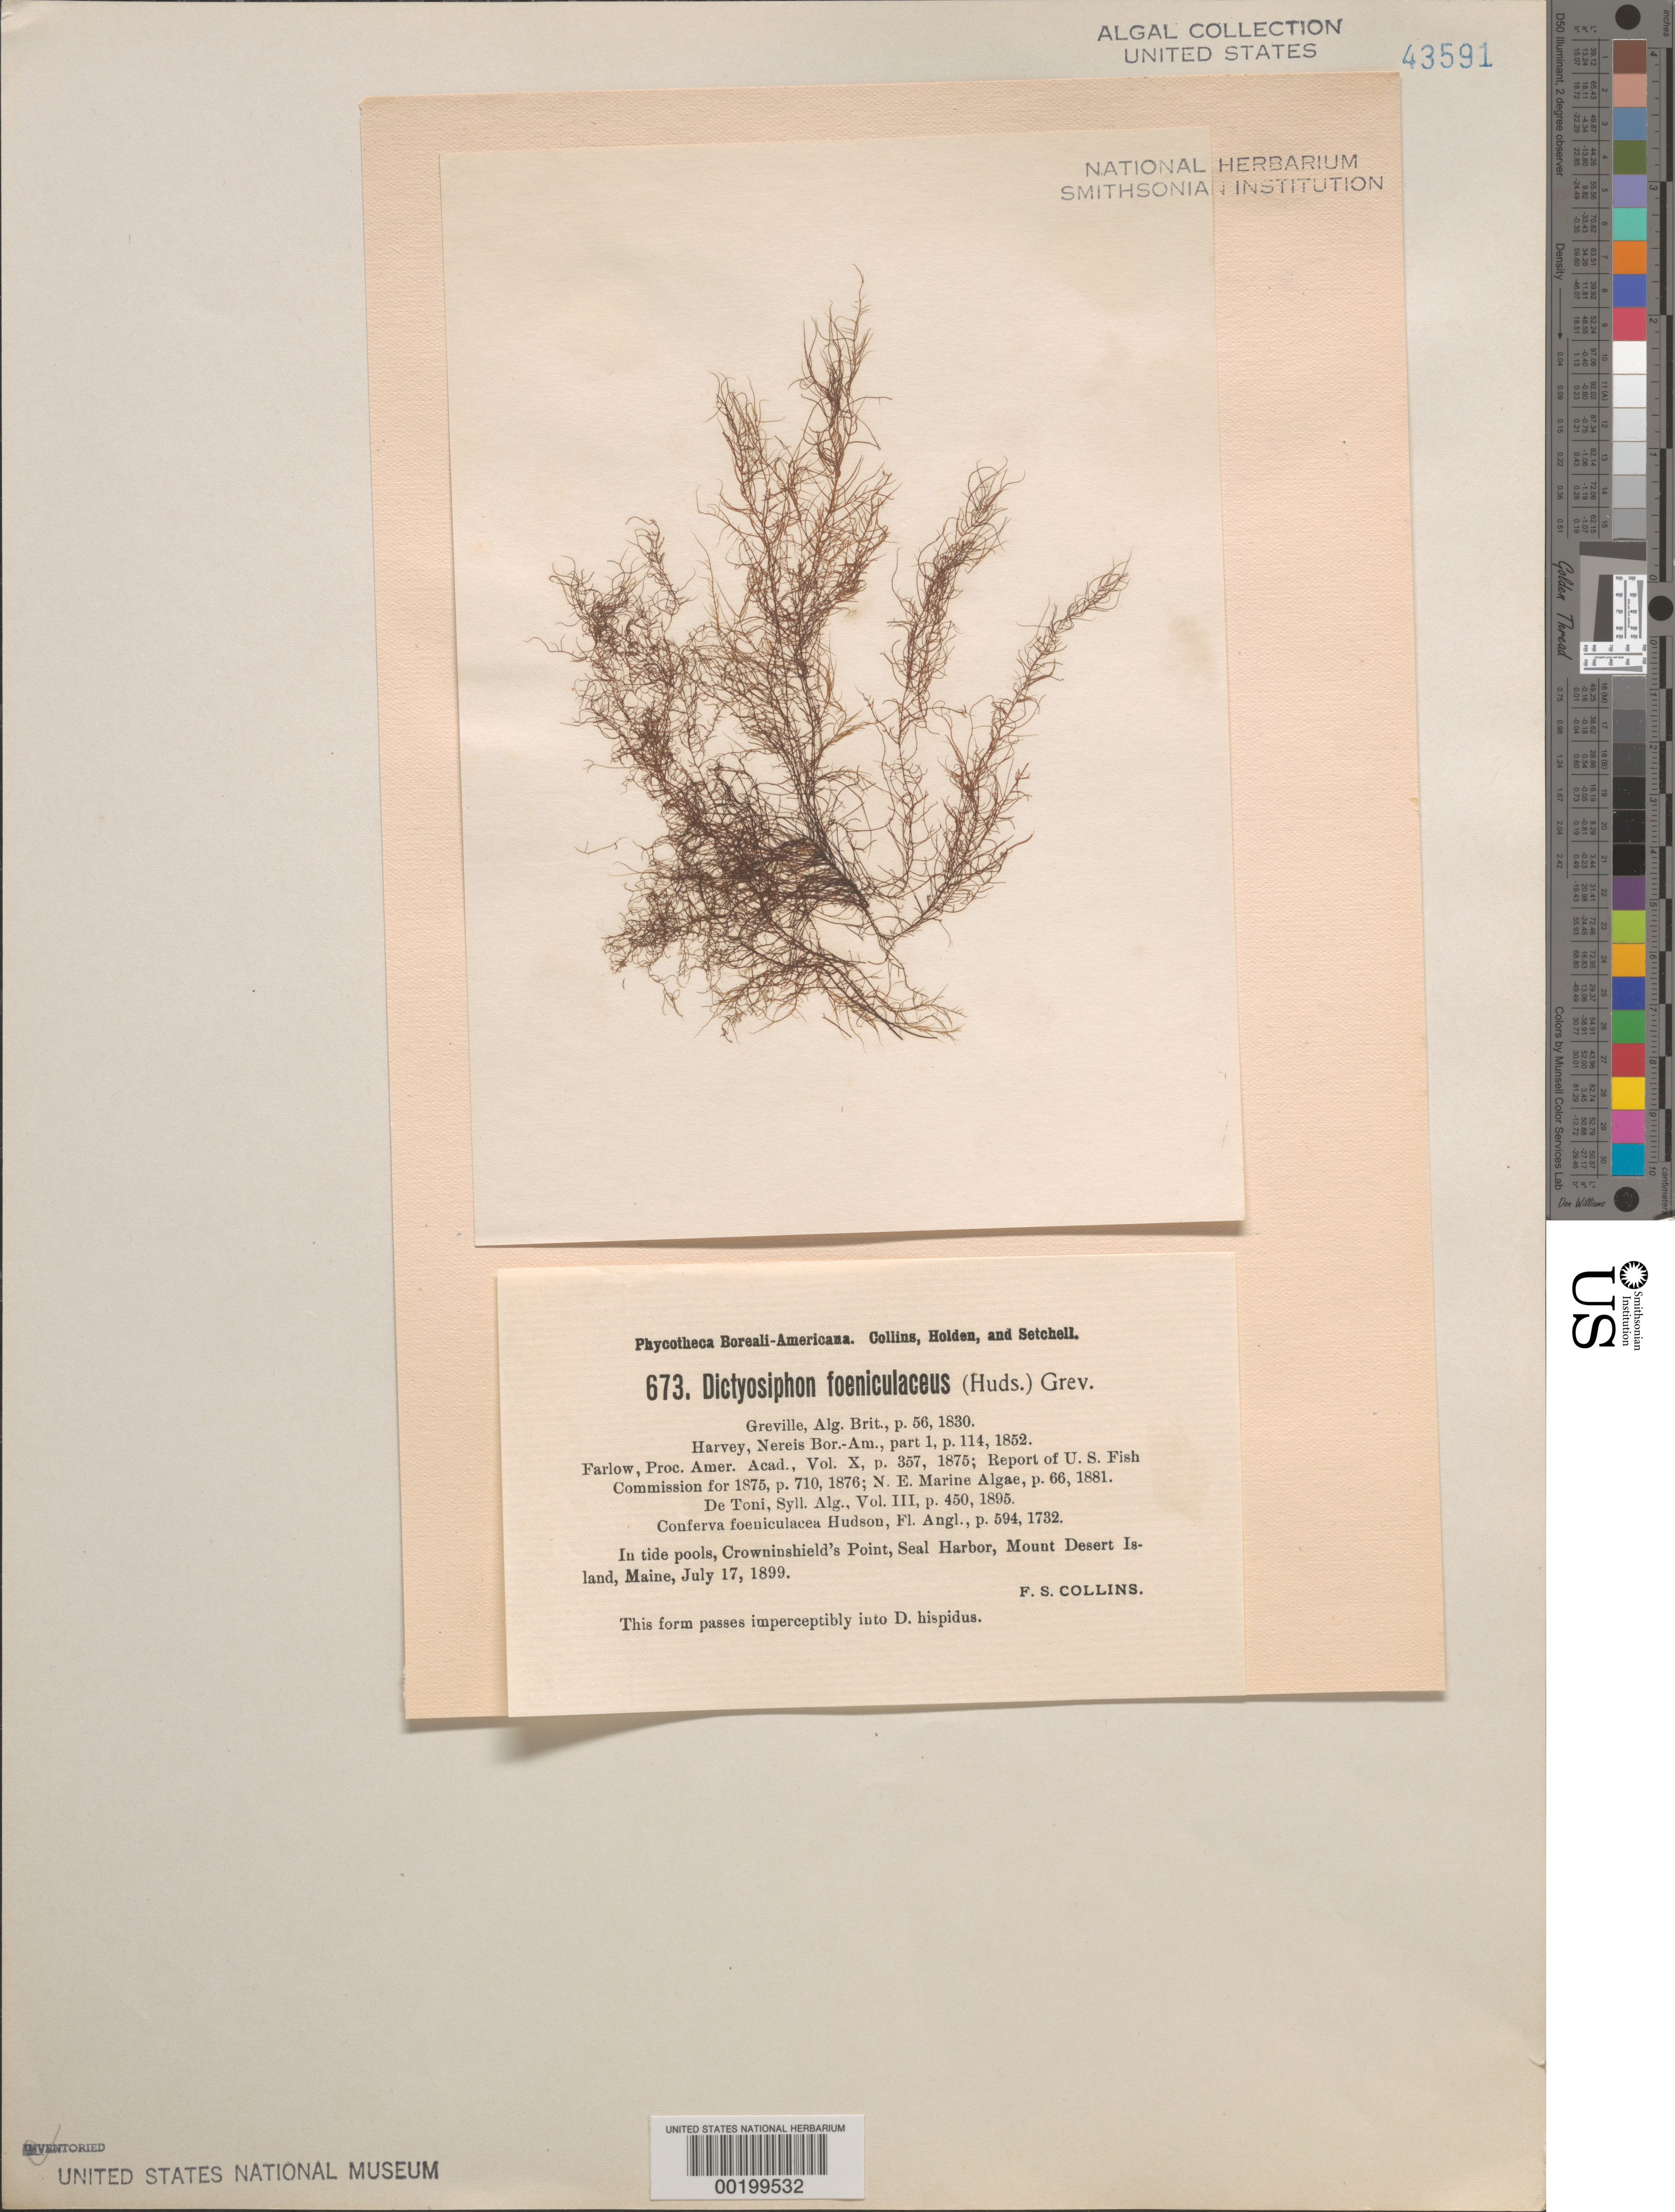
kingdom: Chromista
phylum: Ochrophyta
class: Phaeophyceae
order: Dictyosiphonales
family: Dictyosiphonaceae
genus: Dictyosiphon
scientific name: Dictyosiphon foeniculaceus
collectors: F. Collins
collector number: PB-A 673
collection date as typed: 17 Jul 1899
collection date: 1899-07-17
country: United States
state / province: Maine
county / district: Hancock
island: Mount Desert Island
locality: Seal Harbor, Crowninshield's Point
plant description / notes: Collins, Holden & Setchell, Phycotheca Boreali-Americana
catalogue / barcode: US 43591